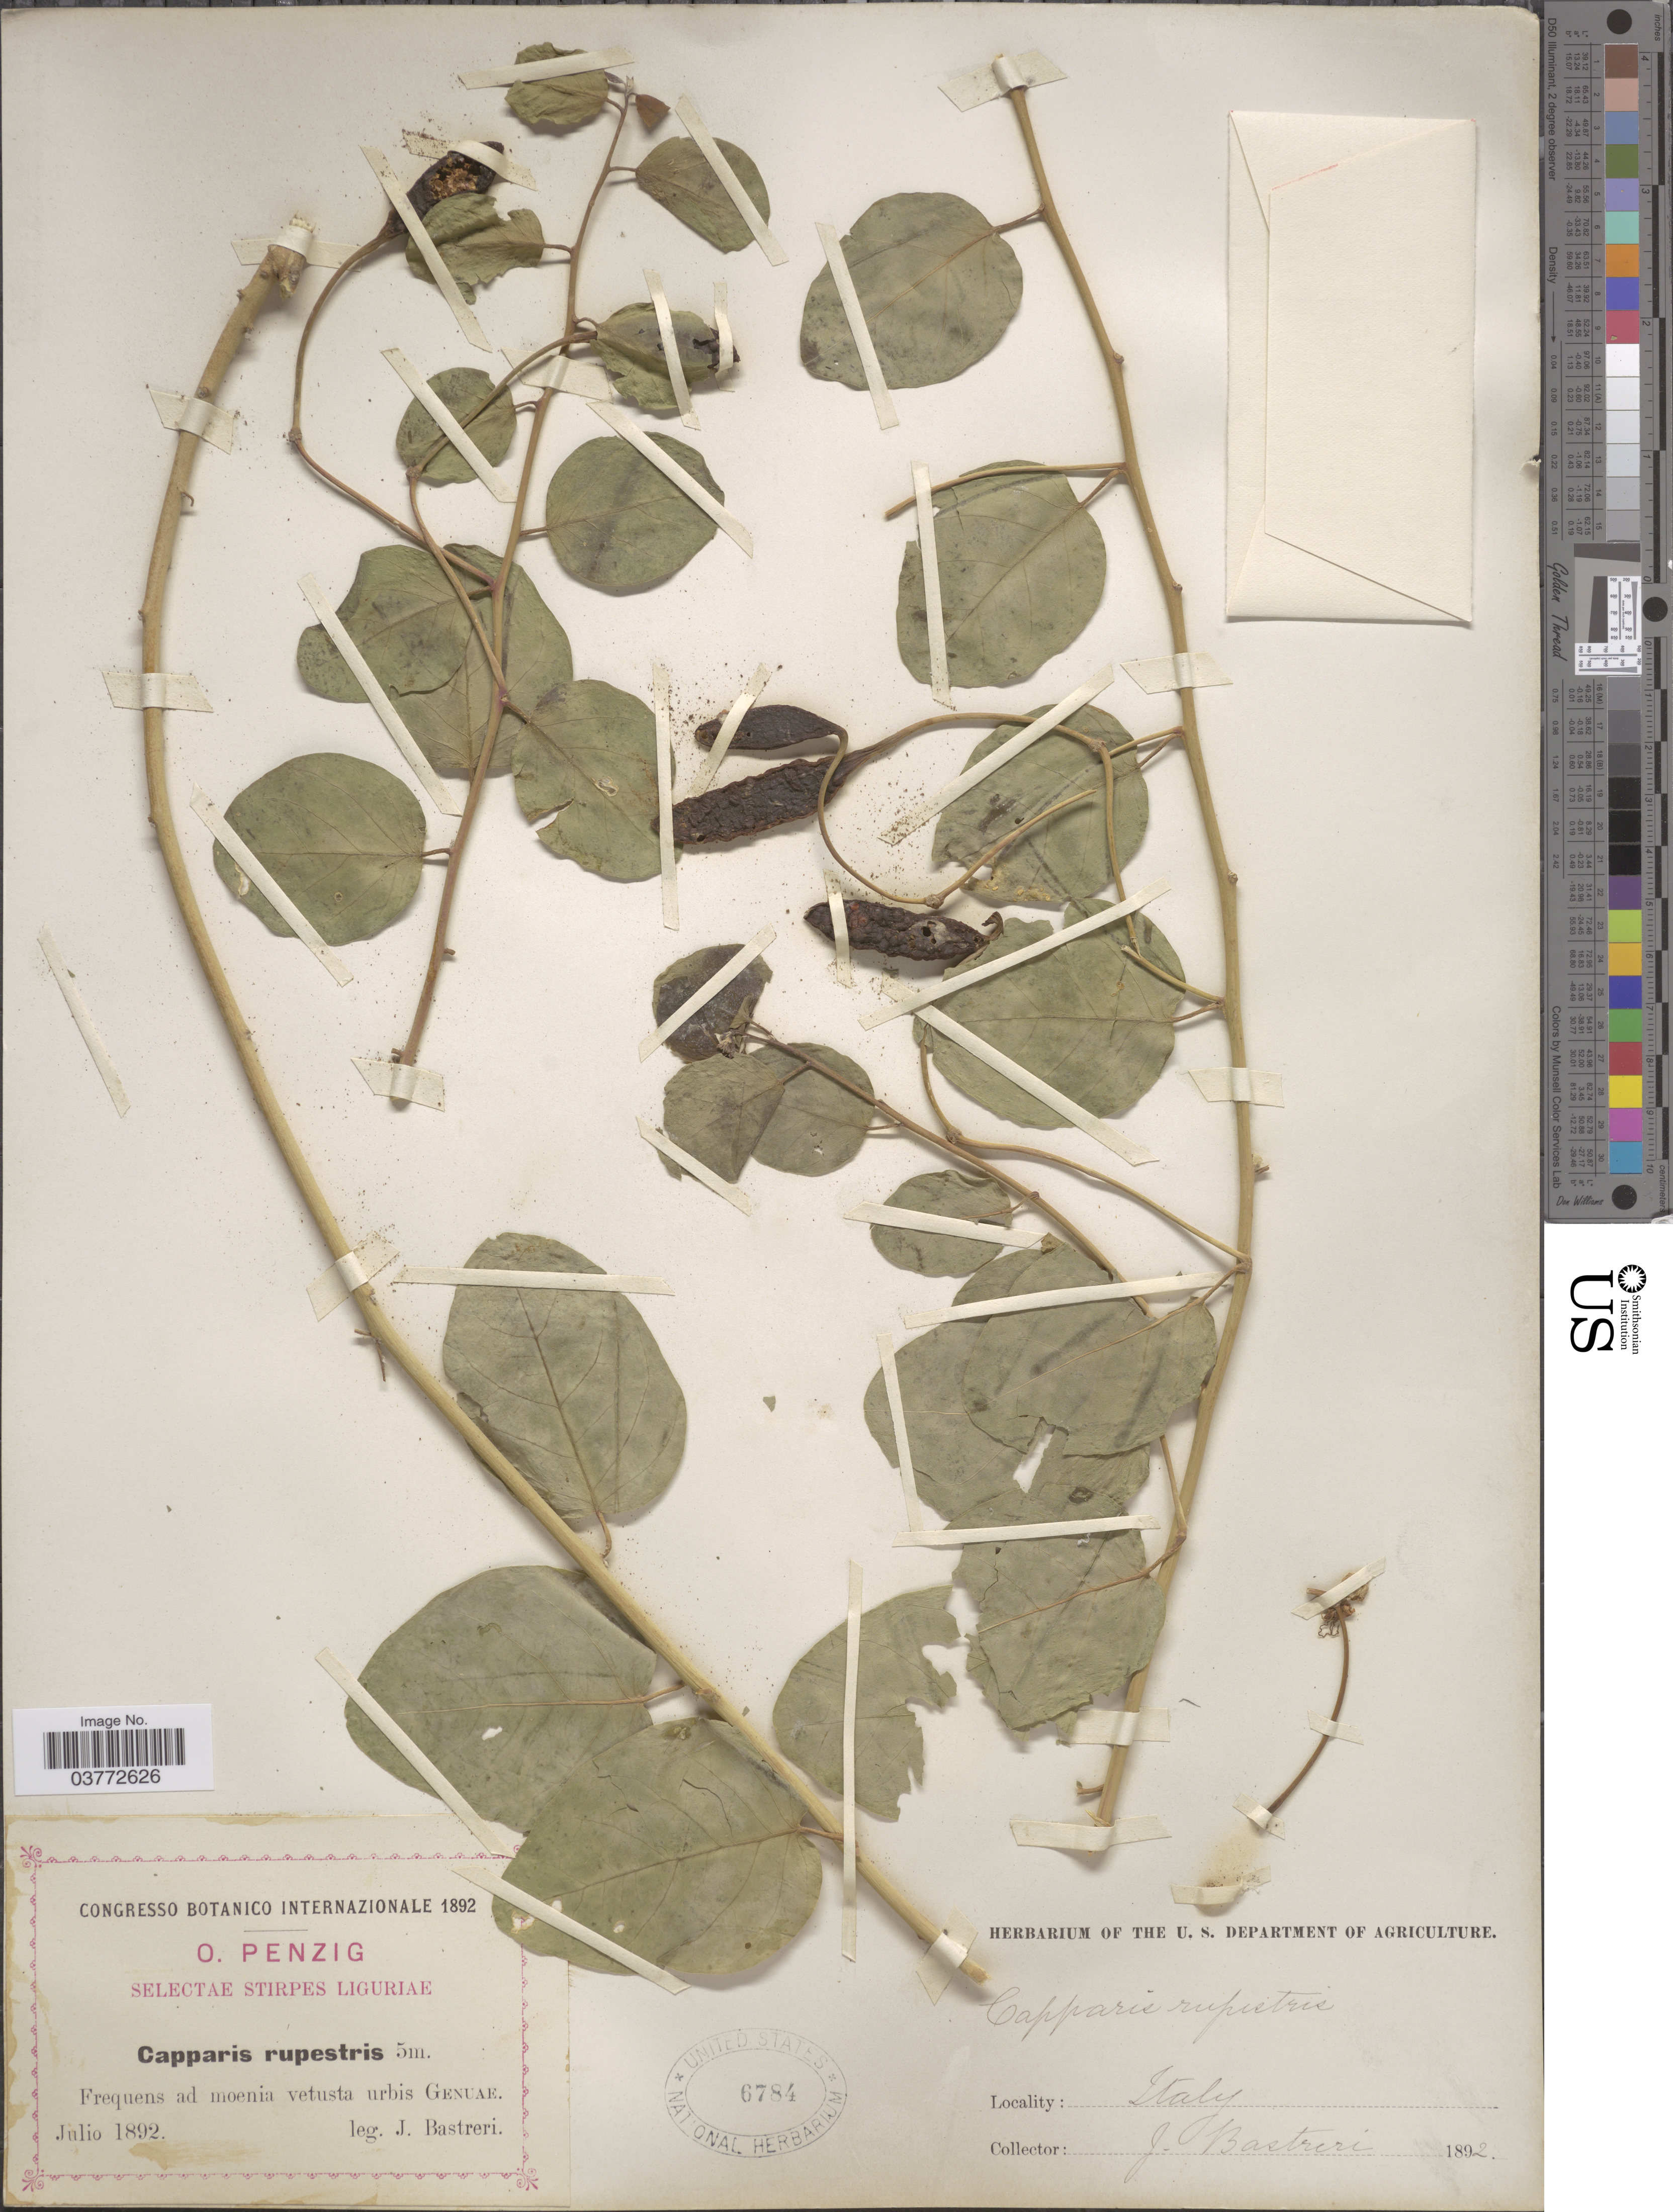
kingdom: Plantae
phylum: Tracheophyta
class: Magnoliopsida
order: Brassicales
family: Capparaceae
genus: Capparis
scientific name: Capparis orientalis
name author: Veill.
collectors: J. Bastreri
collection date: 1892-07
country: Italy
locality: Frequens ad moenia vetusta urbis Genuae.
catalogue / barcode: US 6784